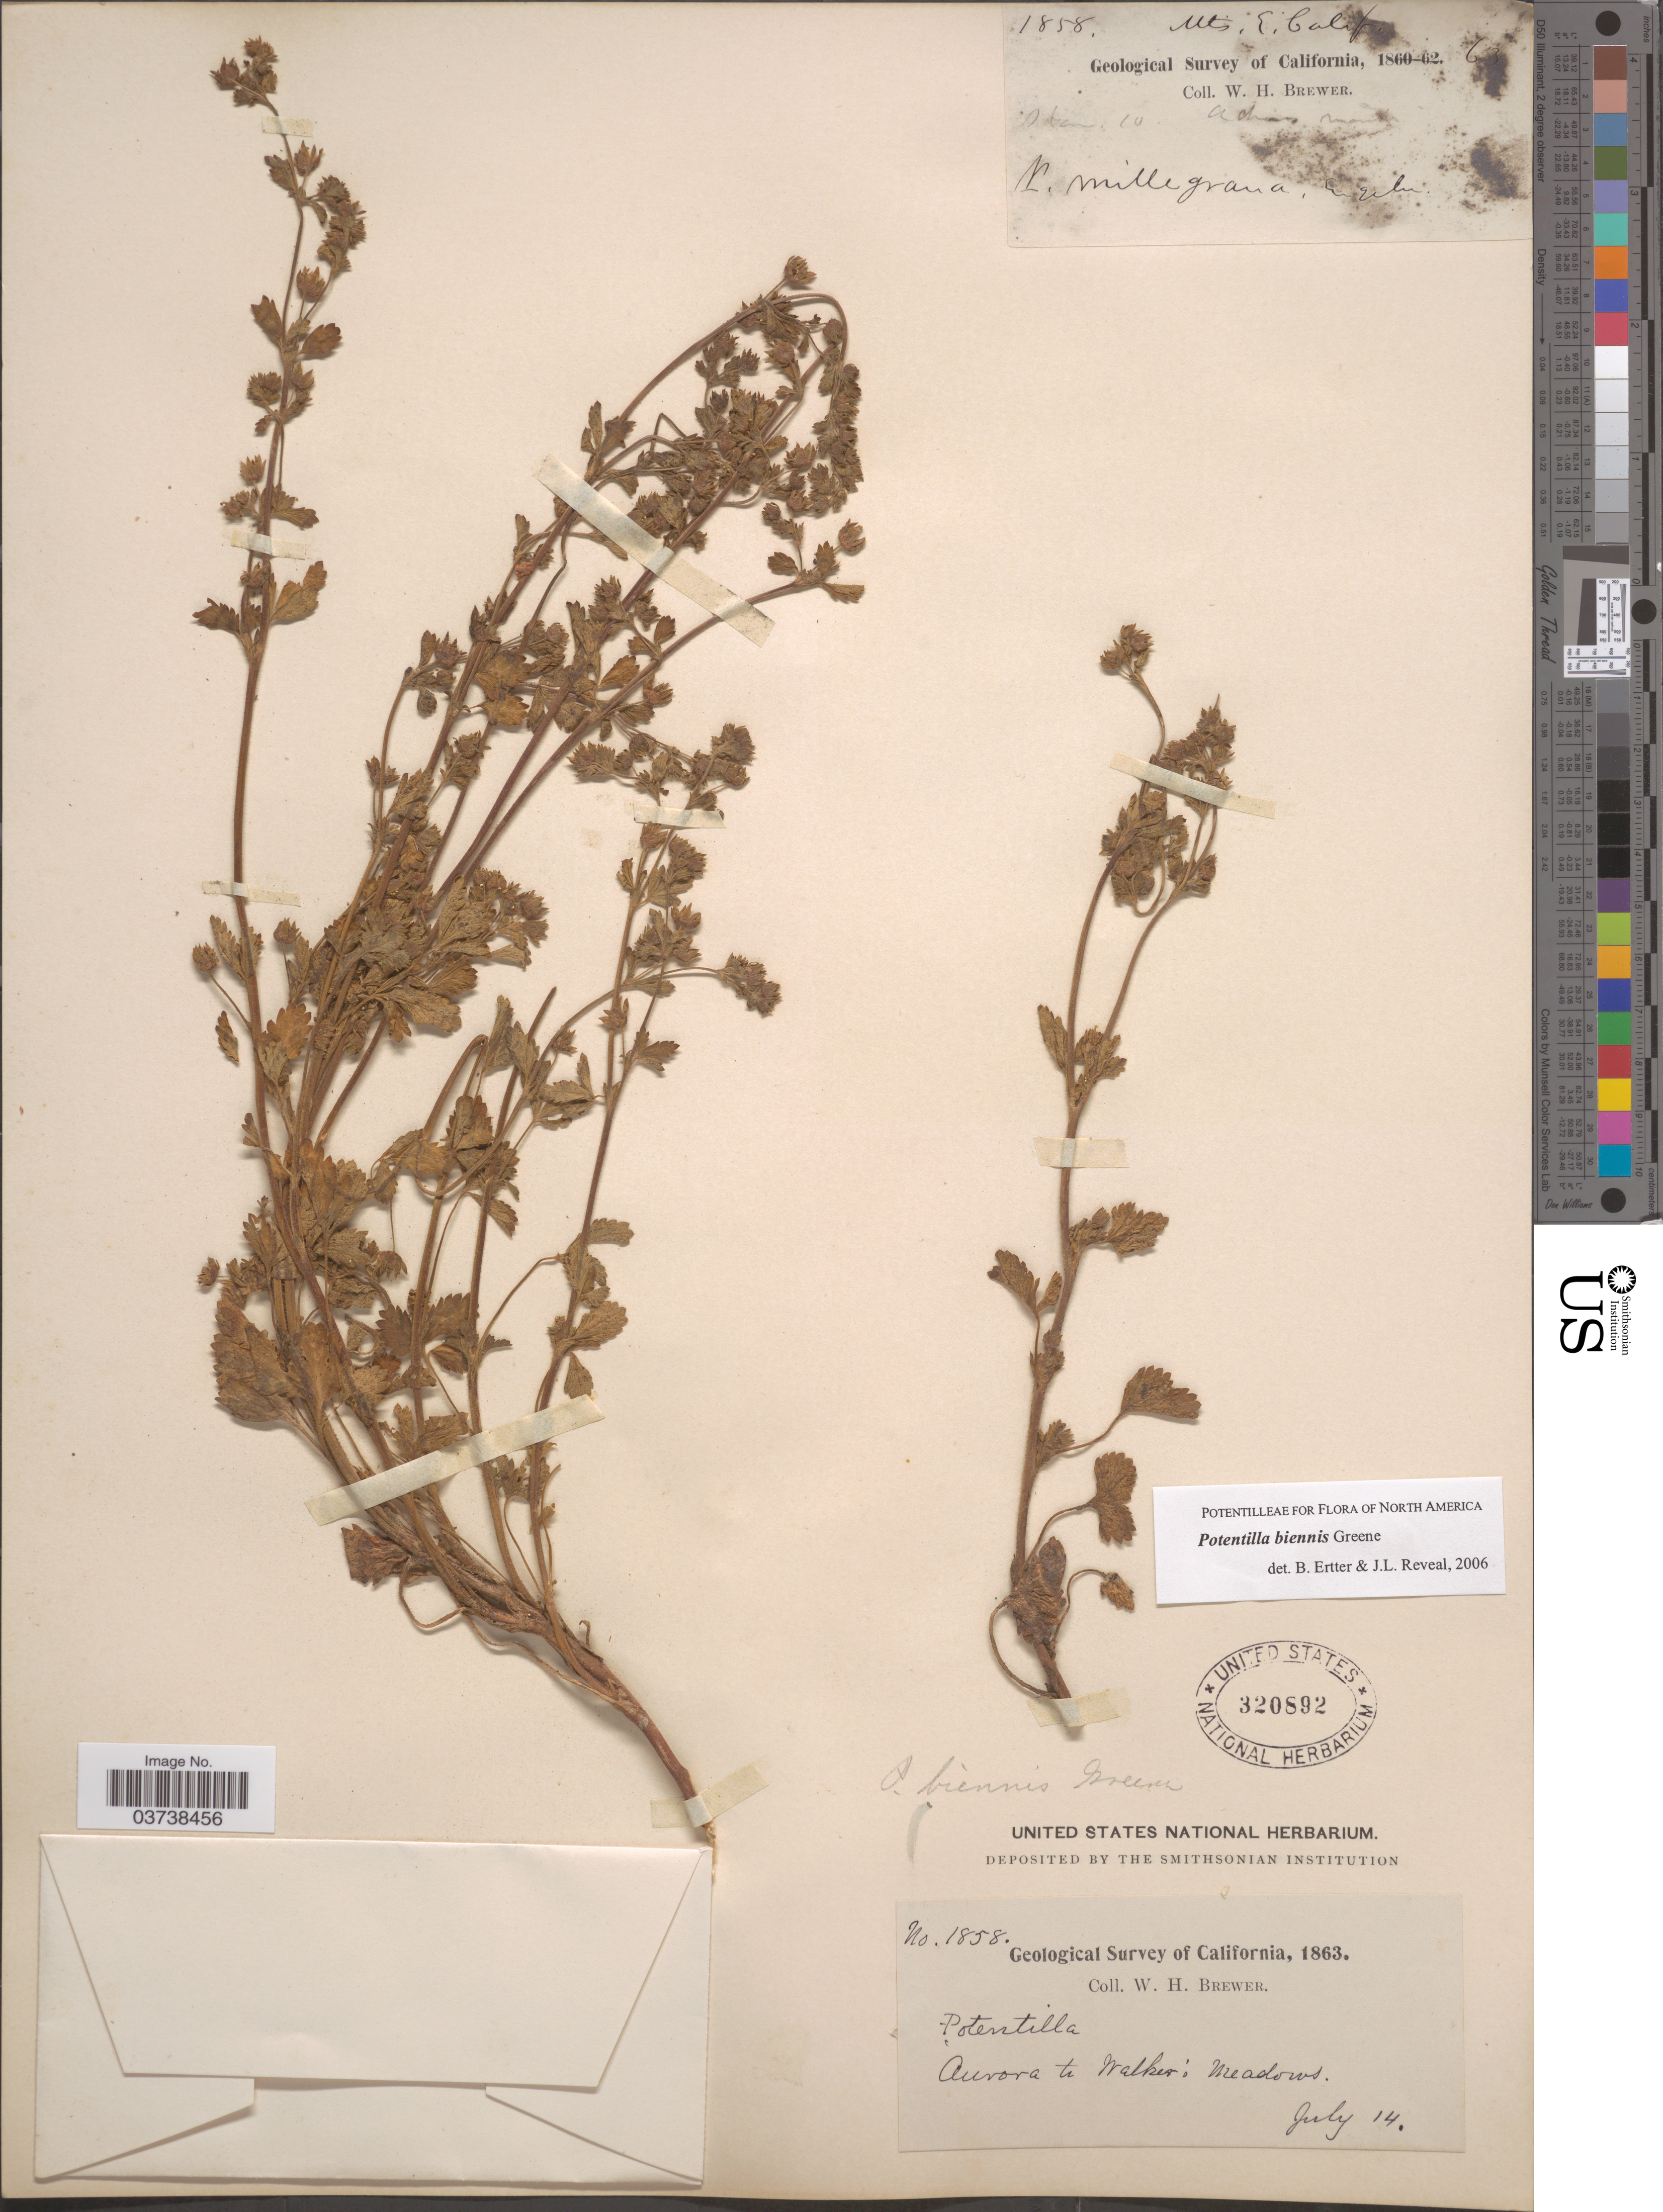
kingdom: Plantae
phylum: Tracheophyta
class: Magnoliopsida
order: Rosales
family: Rosaceae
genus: Potentilla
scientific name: Potentilla biennis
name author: Greene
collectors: W. H. Brewer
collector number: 1858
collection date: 1863-07-14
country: United States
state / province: California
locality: Aurora to Walker: Meadows.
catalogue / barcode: US 320892